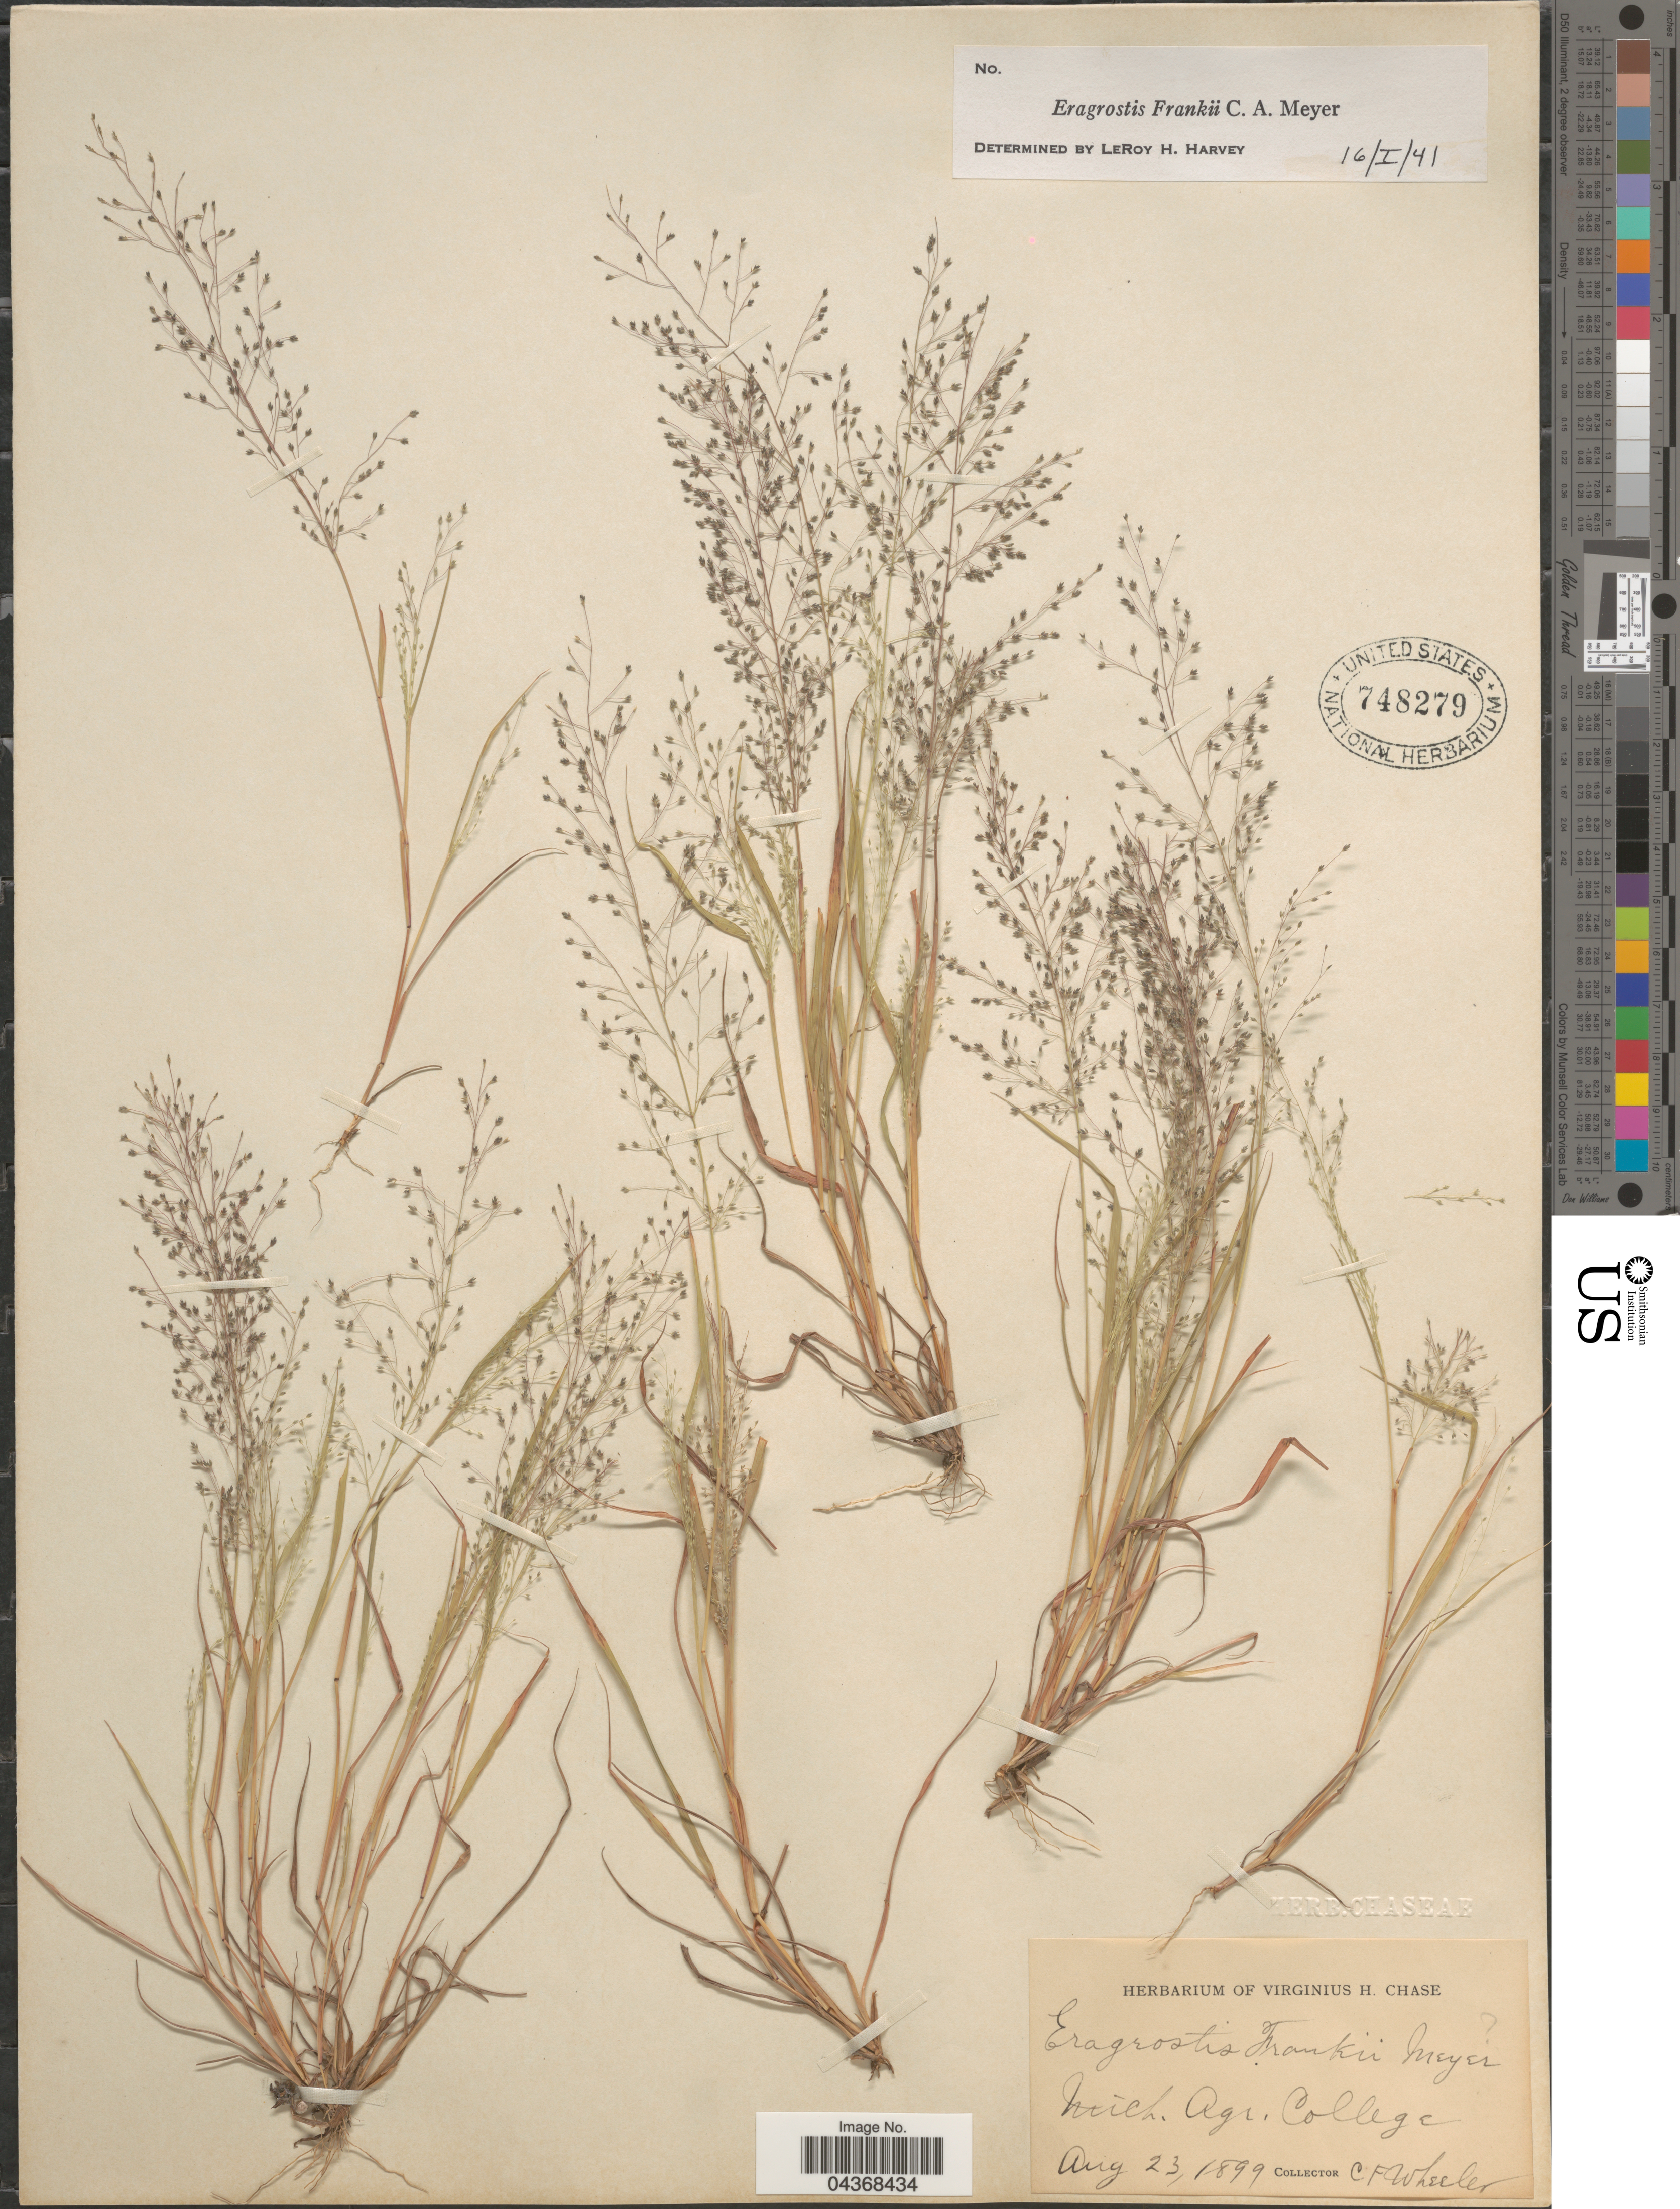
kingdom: Plantae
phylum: Tracheophyta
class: Liliopsida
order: Poales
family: Poaceae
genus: Eragrostis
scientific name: Eragrostis frankii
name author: C.A. Mey. ex Steud.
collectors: C. Wheeler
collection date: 1899-08-23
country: United States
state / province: Michigan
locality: Mich. Agr. College.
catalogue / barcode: US 748279